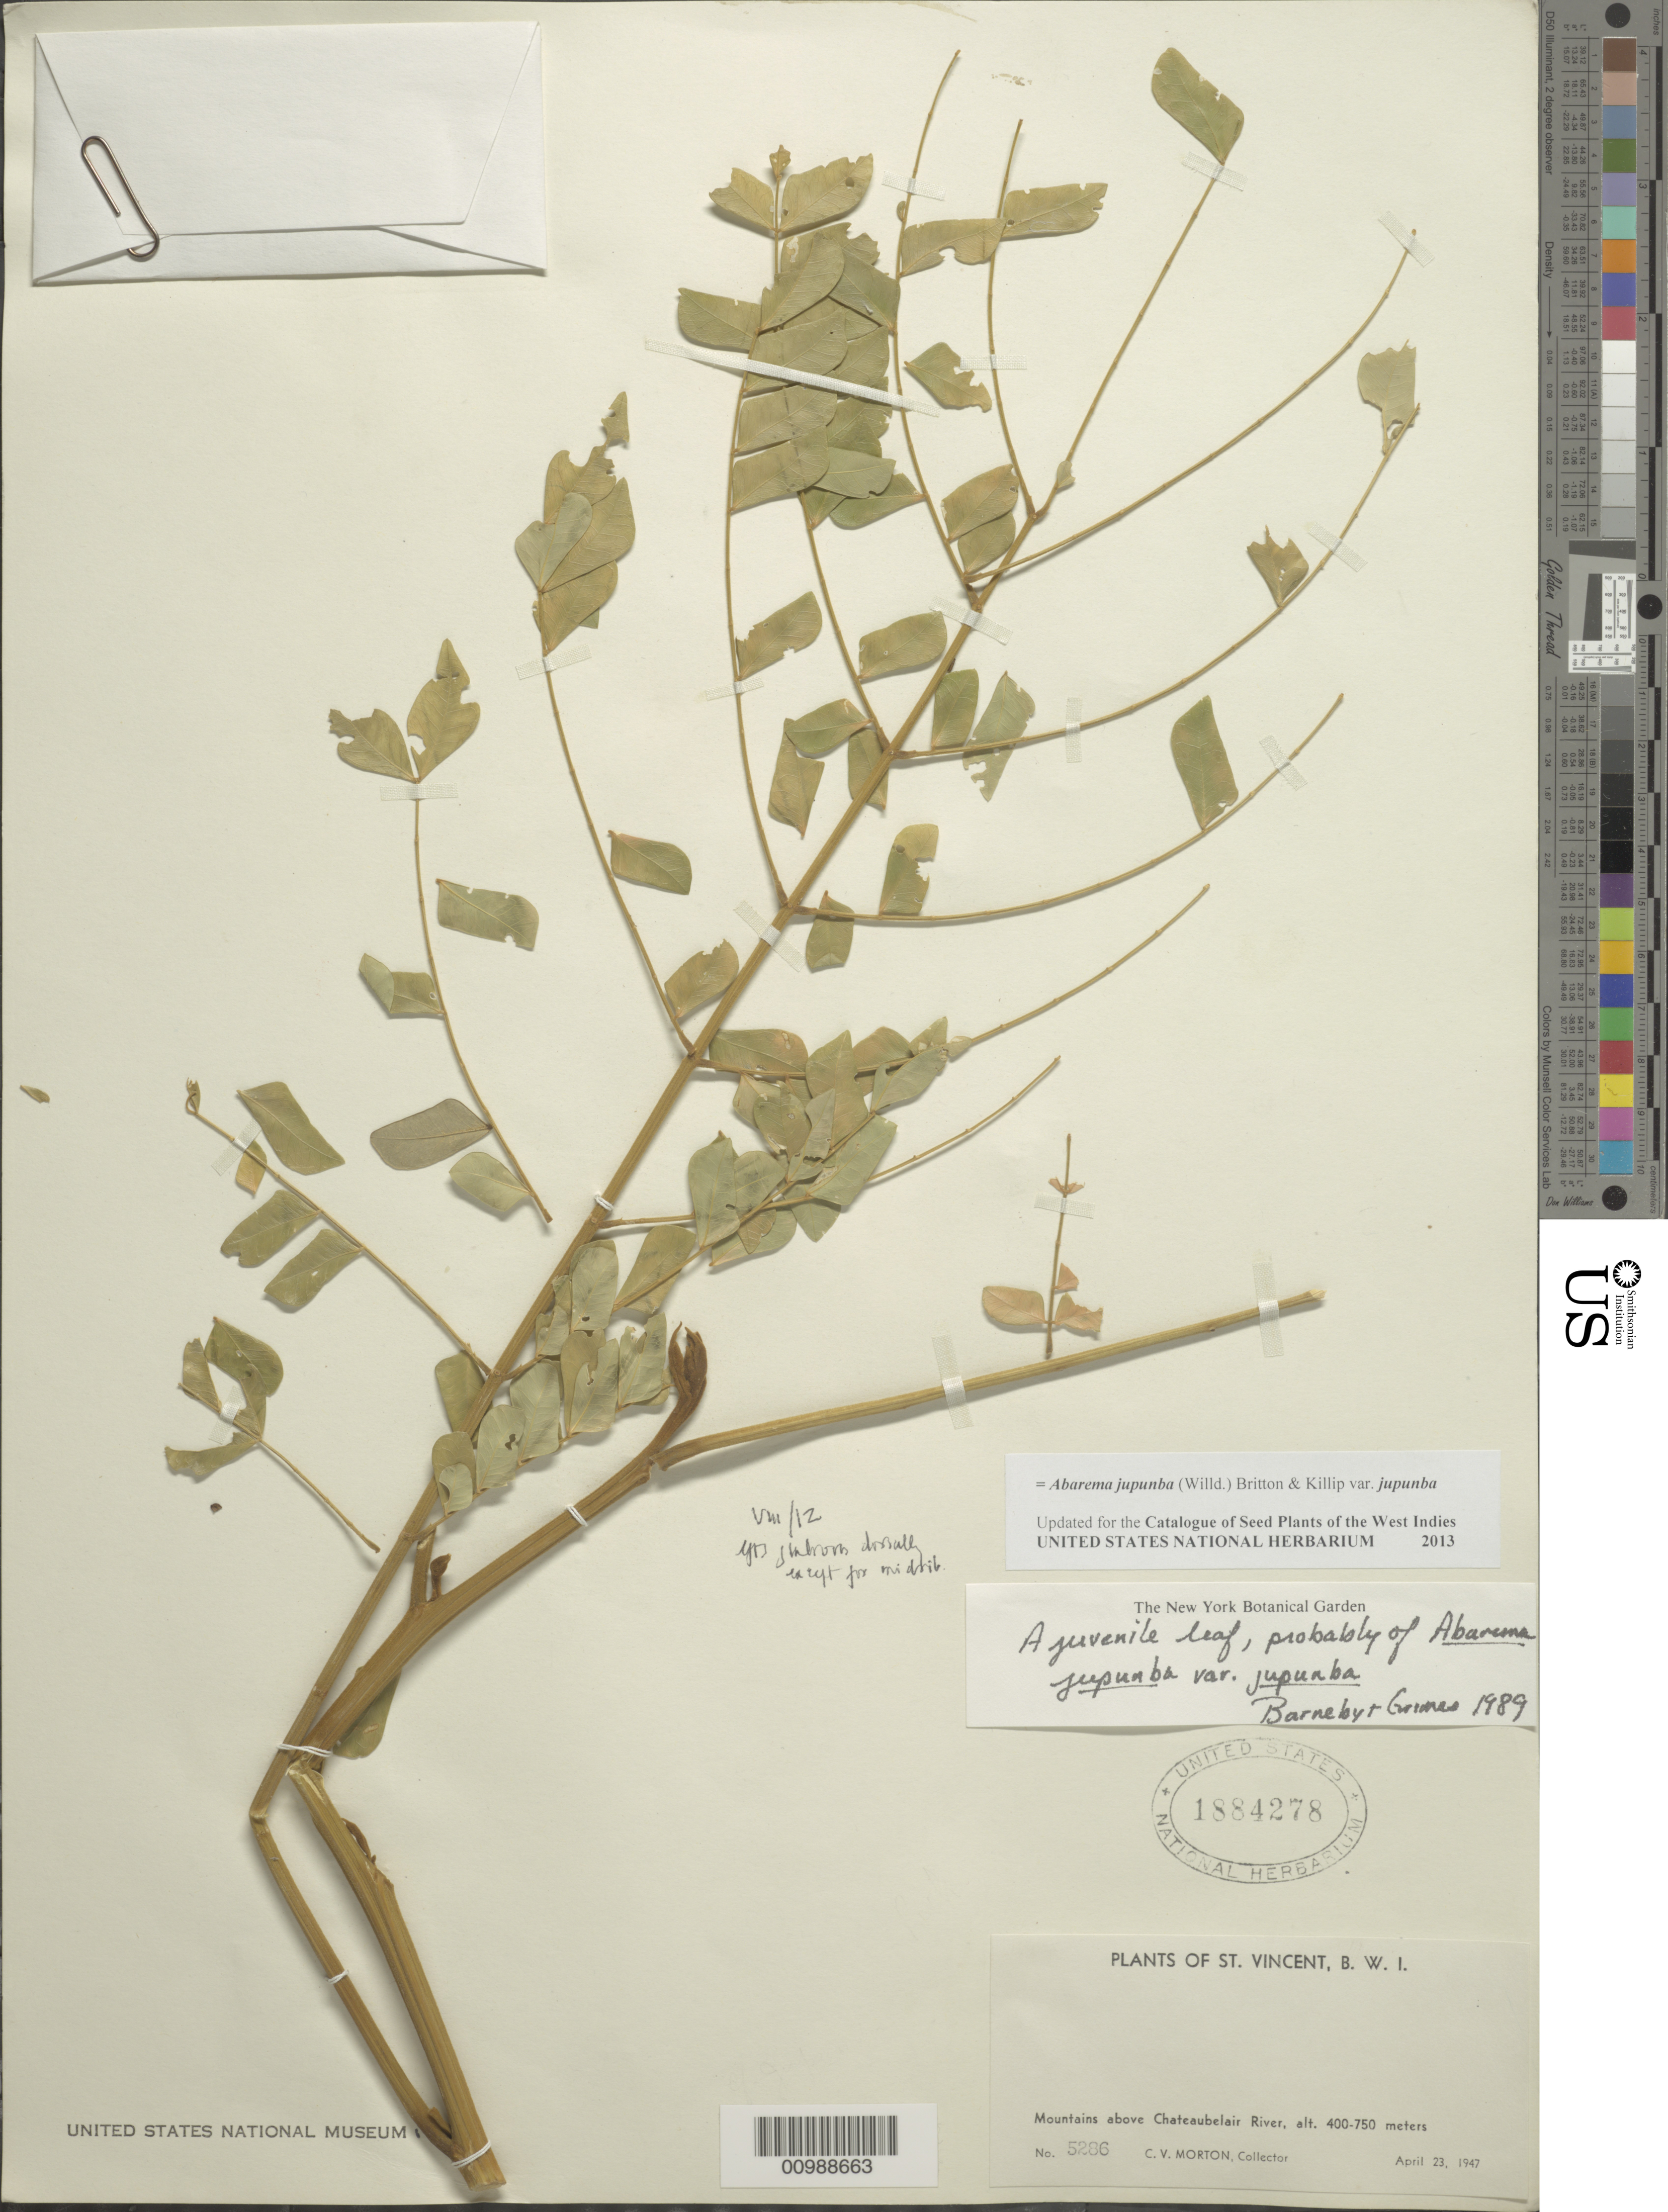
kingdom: Plantae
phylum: Tracheophyta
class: Magnoliopsida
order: Fabales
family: Fabaceae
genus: Abarema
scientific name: Abarema jupunba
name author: (Willd.) Britton & Killip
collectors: C. V. Morton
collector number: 5286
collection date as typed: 23 Apr 1947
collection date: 1947-04-23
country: St. Vincent - Grenadines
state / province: Saint David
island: St. Vincent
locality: Mountains above Chateaubelair River.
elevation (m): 400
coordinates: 0 N, 0 E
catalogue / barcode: US 1884278